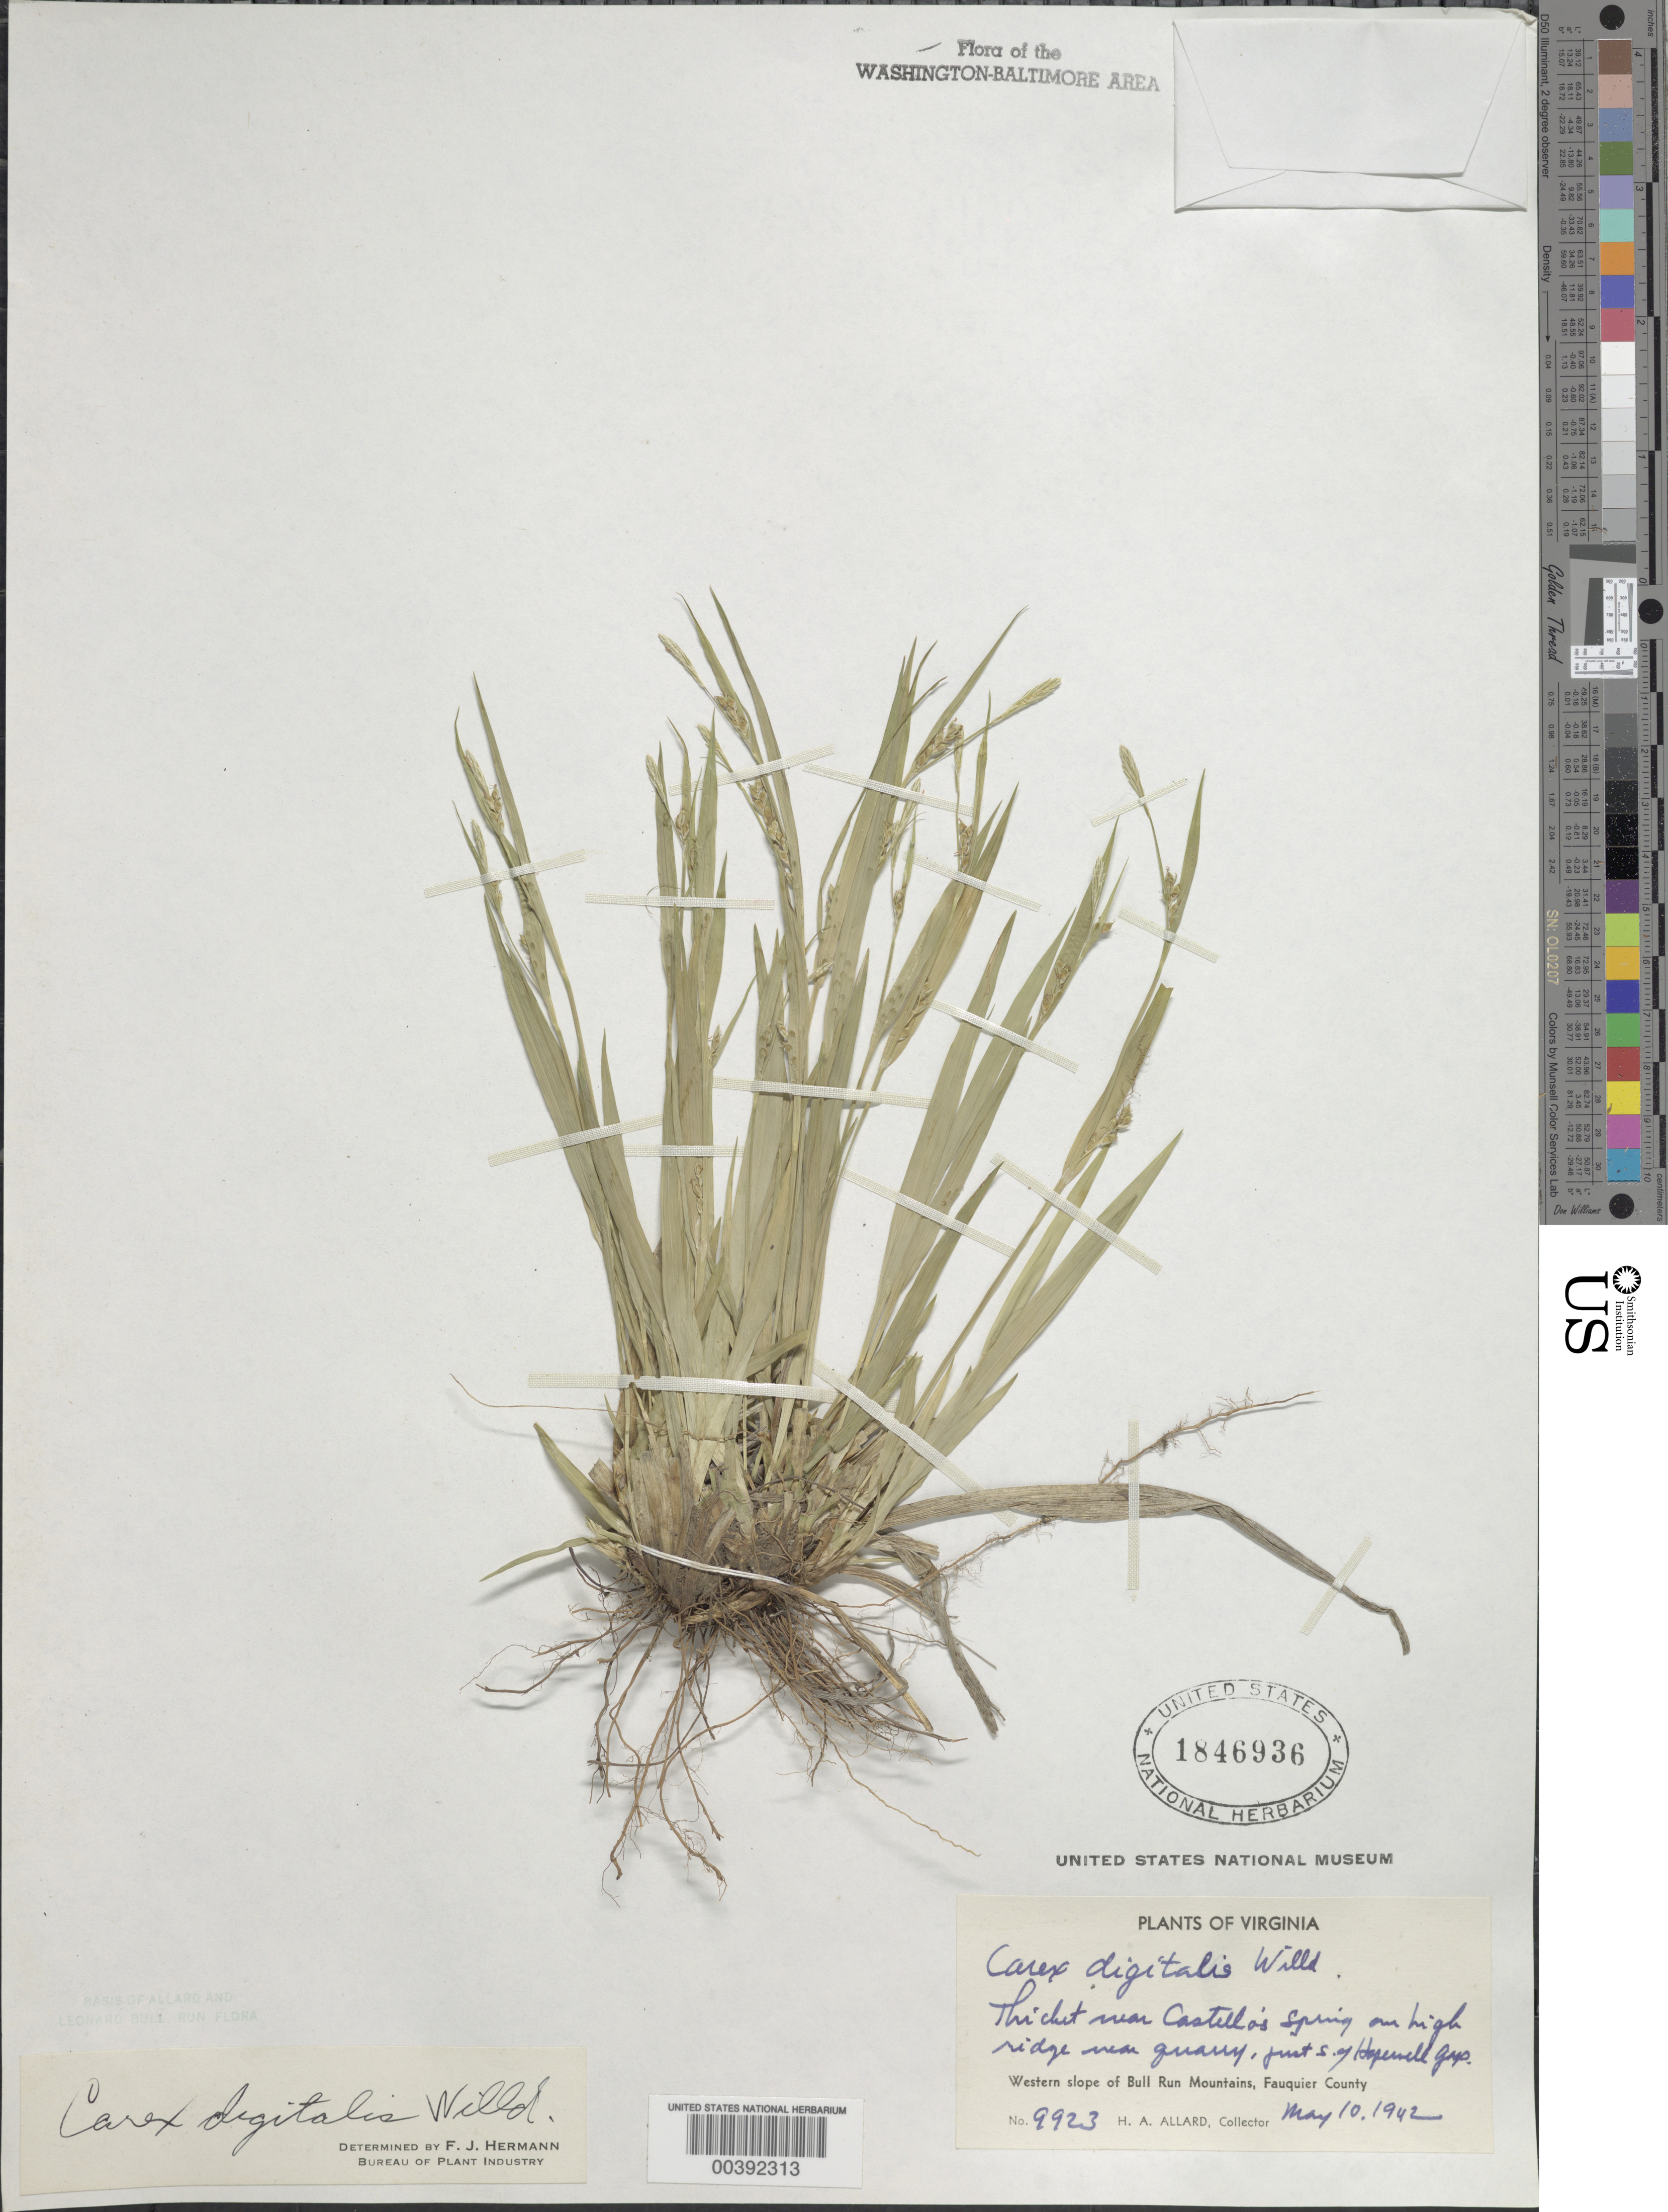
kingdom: Plantae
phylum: Tracheophyta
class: Liliopsida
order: Poales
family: Cyperaceae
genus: Carex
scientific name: Carex digitalis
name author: Willd.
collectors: H. A. Allard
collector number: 9923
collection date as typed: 10 May 1942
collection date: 1942-05-10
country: United States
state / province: Virginia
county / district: Fauquier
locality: South of Hopewell Gap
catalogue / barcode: US 1846936